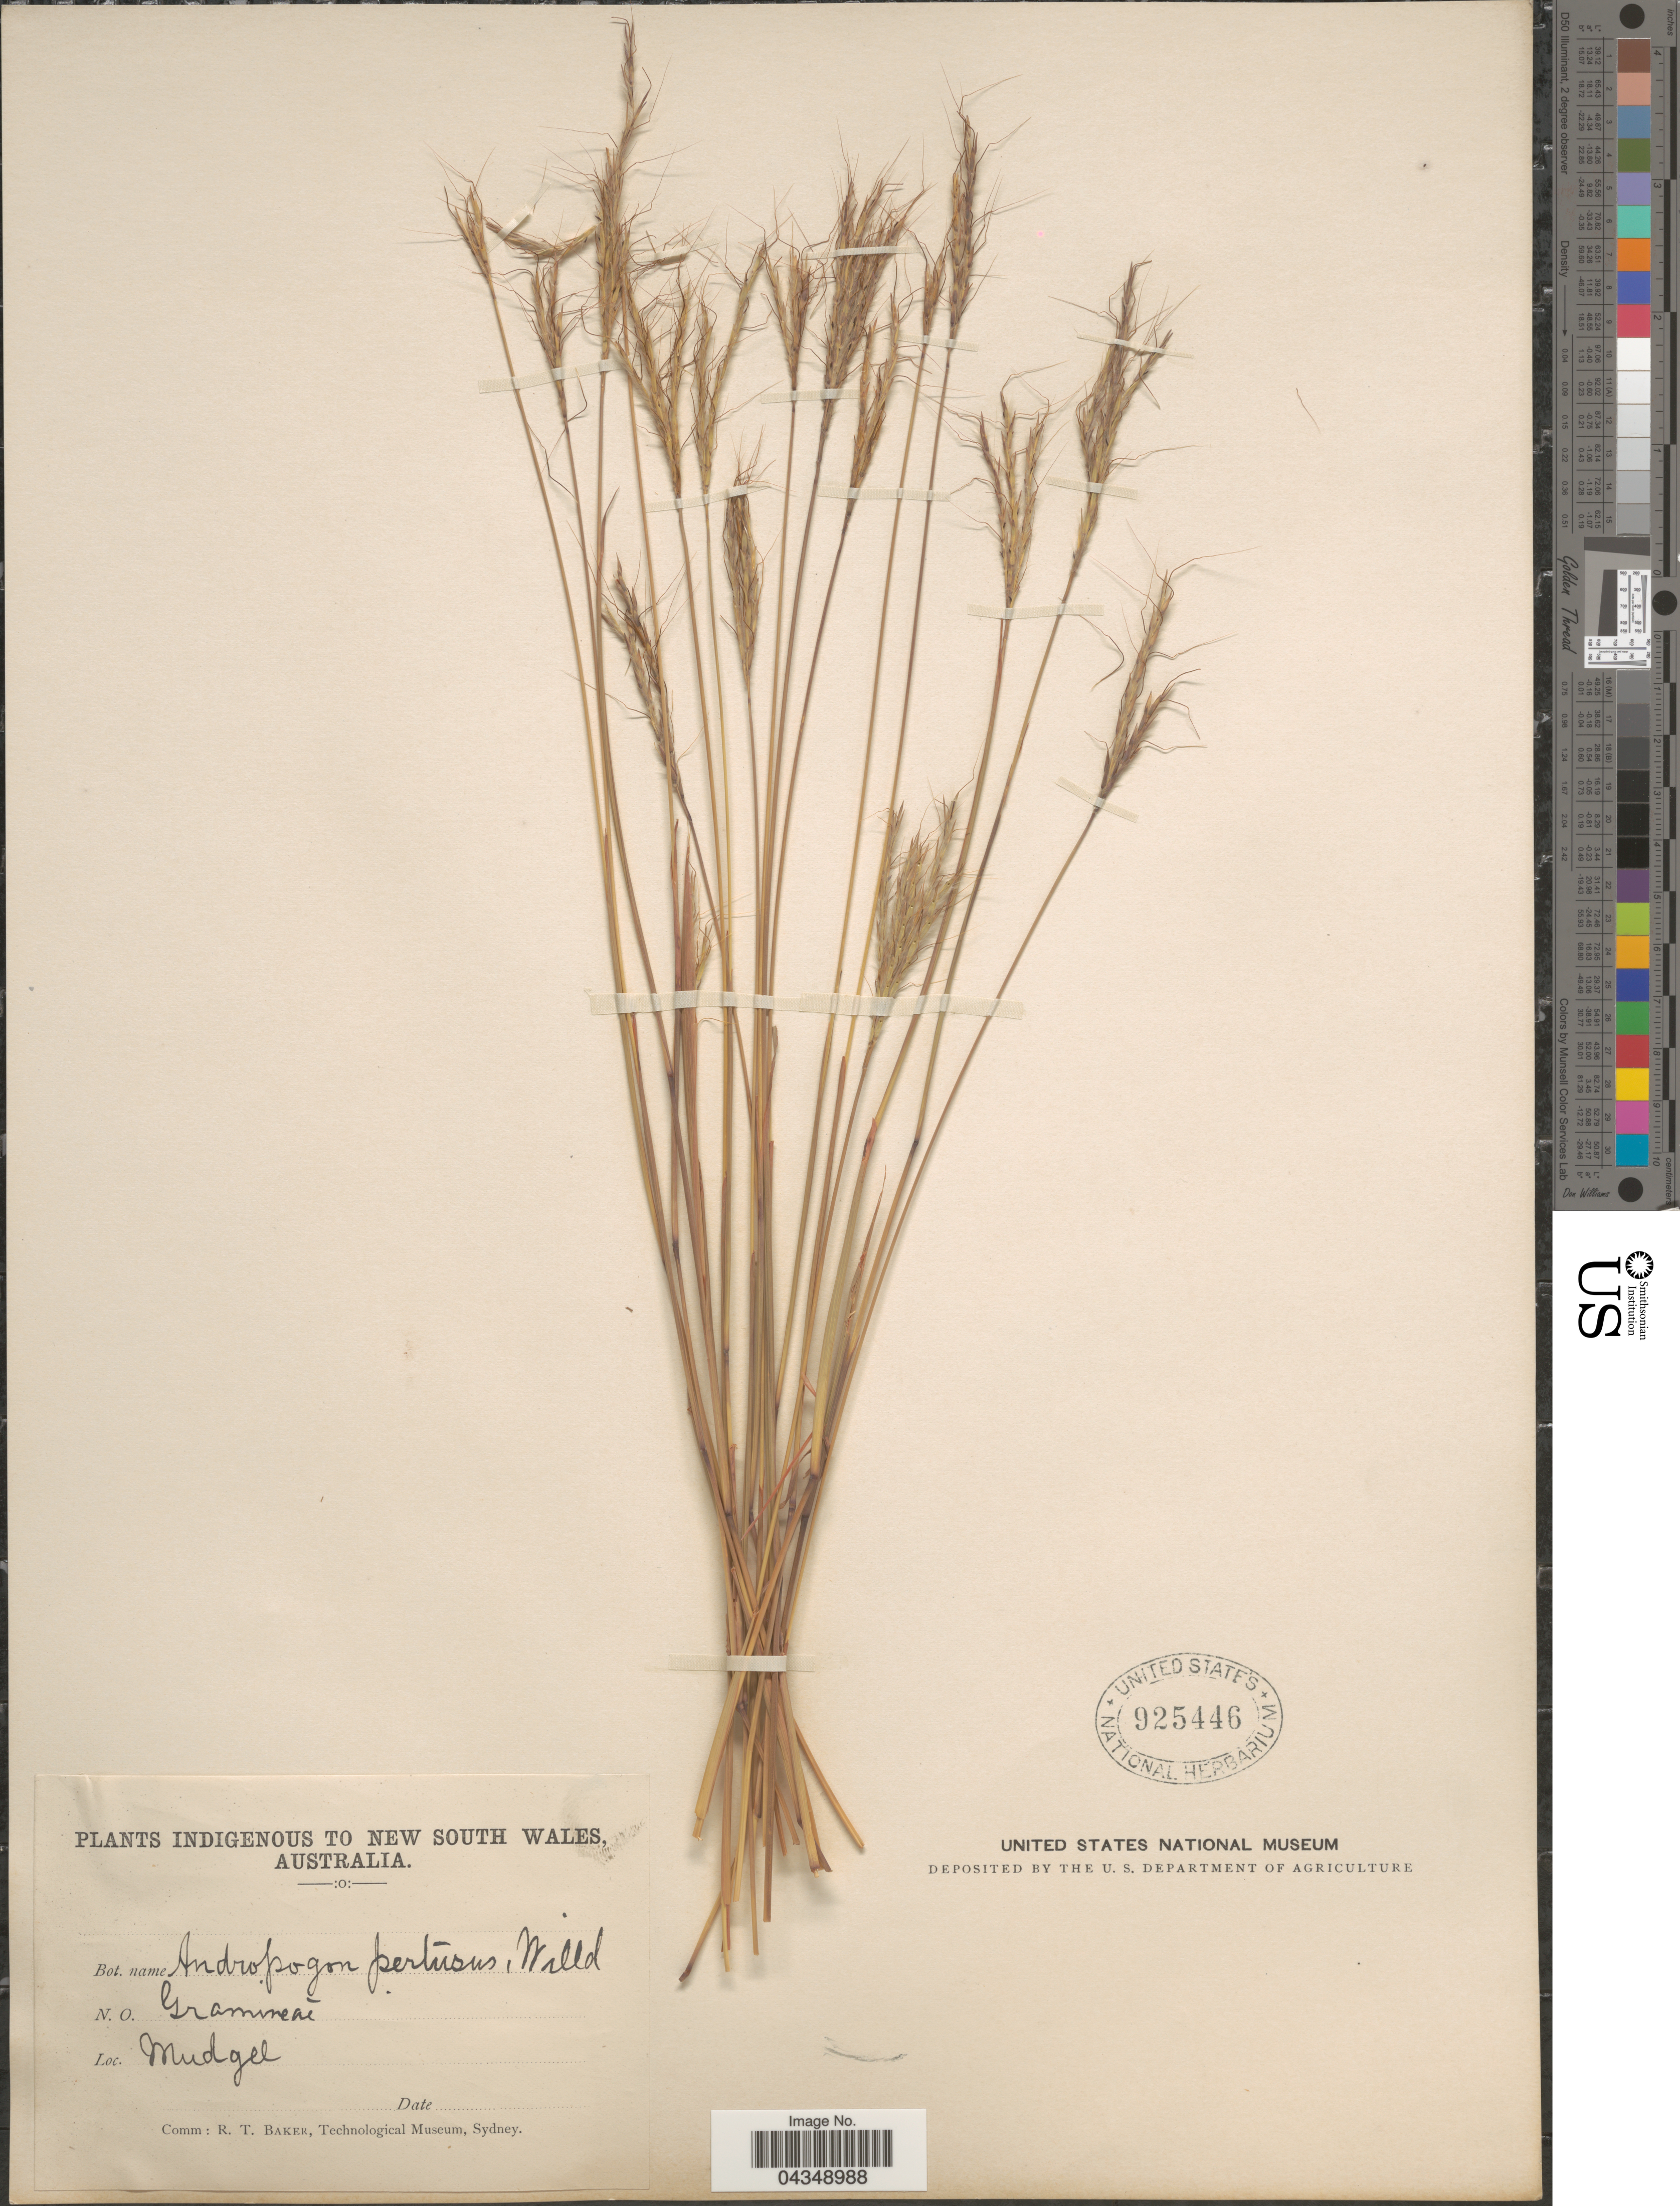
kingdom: Plantae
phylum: Tracheophyta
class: Liliopsida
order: Poales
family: Poaceae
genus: Bothriochloa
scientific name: Bothriochloa macra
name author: (Steud.) S.T. Blake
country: Australia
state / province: New South Wales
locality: Mudgee.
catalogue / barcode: US 925446